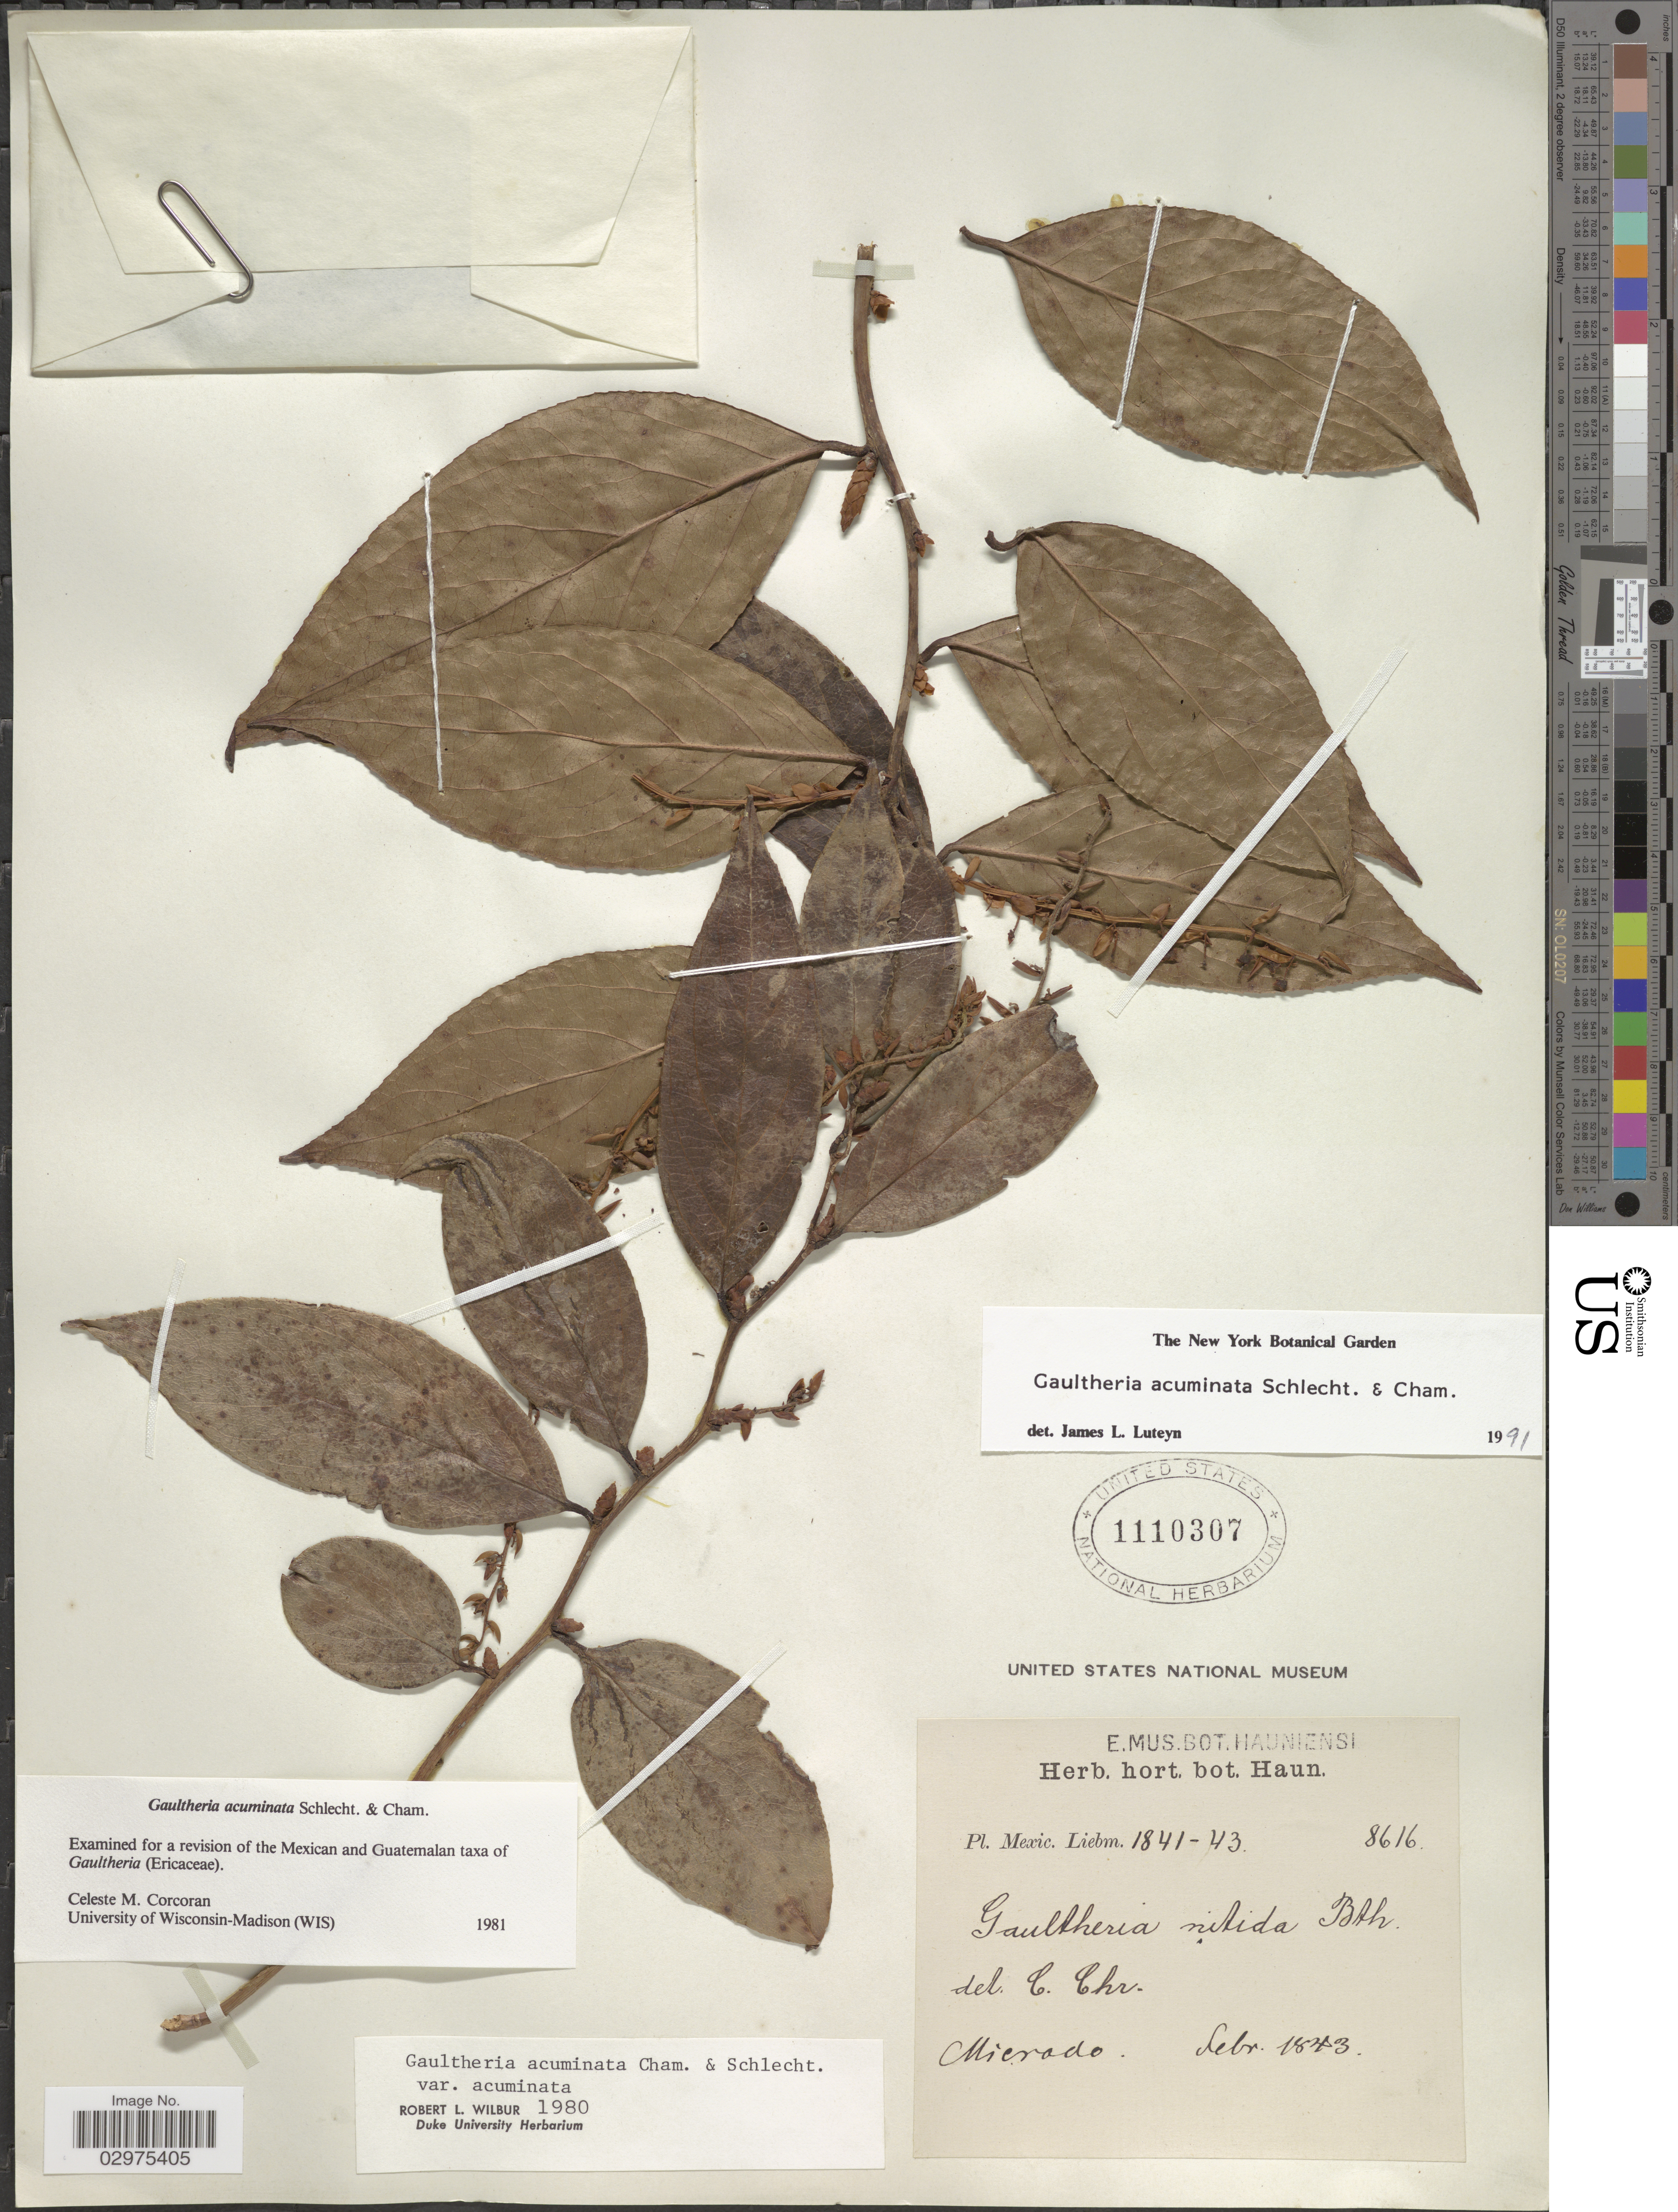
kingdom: Plantae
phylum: Tracheophyta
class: Magnoliopsida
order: Ericales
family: Ericaceae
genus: Gaultheria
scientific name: Gaultheria acuminata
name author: Schltdl. & Cham.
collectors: Liebmann, --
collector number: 8616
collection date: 1841/1843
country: Mexico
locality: Micrado.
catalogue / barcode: US 1110307